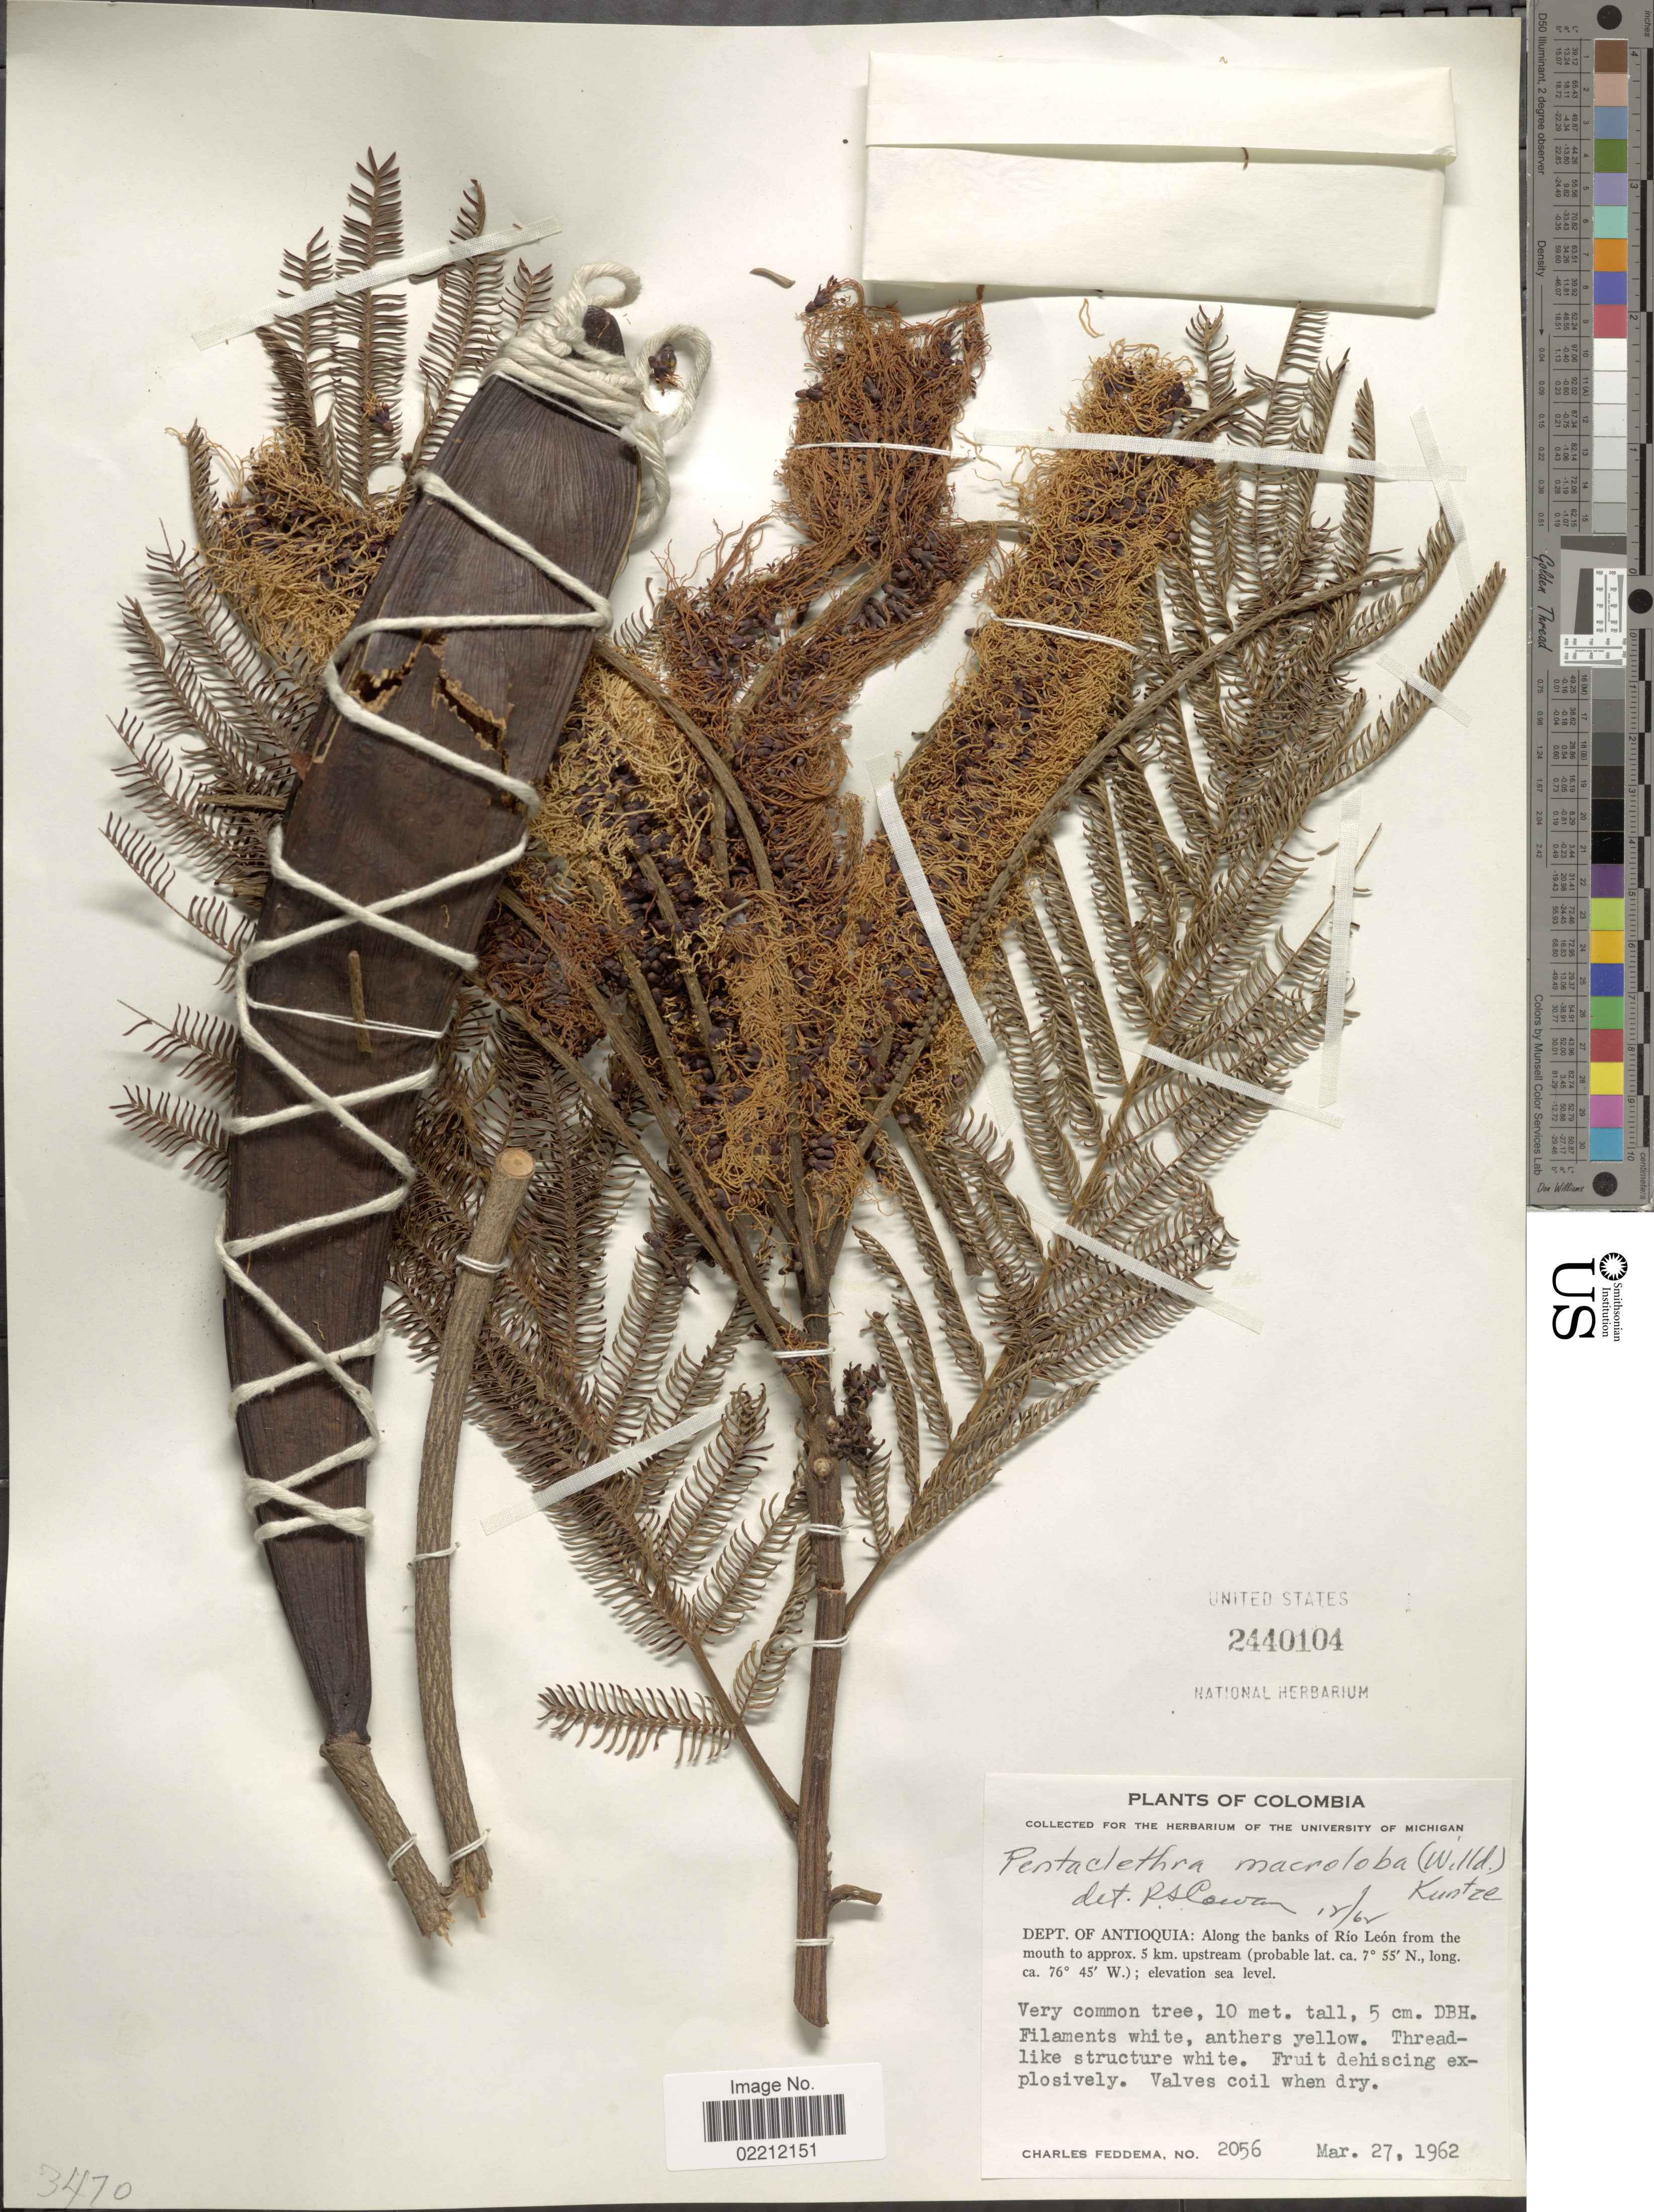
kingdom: Plantae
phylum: Tracheophyta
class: Magnoliopsida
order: Fabales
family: Fabaceae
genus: Pentaclethra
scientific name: Pentaclethra macroloba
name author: (Willd.) Kuntze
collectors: C. Feddema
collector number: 2056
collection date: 1962-03-27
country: Colombia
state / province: Antioquia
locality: Dept. of Antioquia: Along the banks of Rio Leon from the mouth to Approx. 5 km upstream.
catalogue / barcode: US 2440104